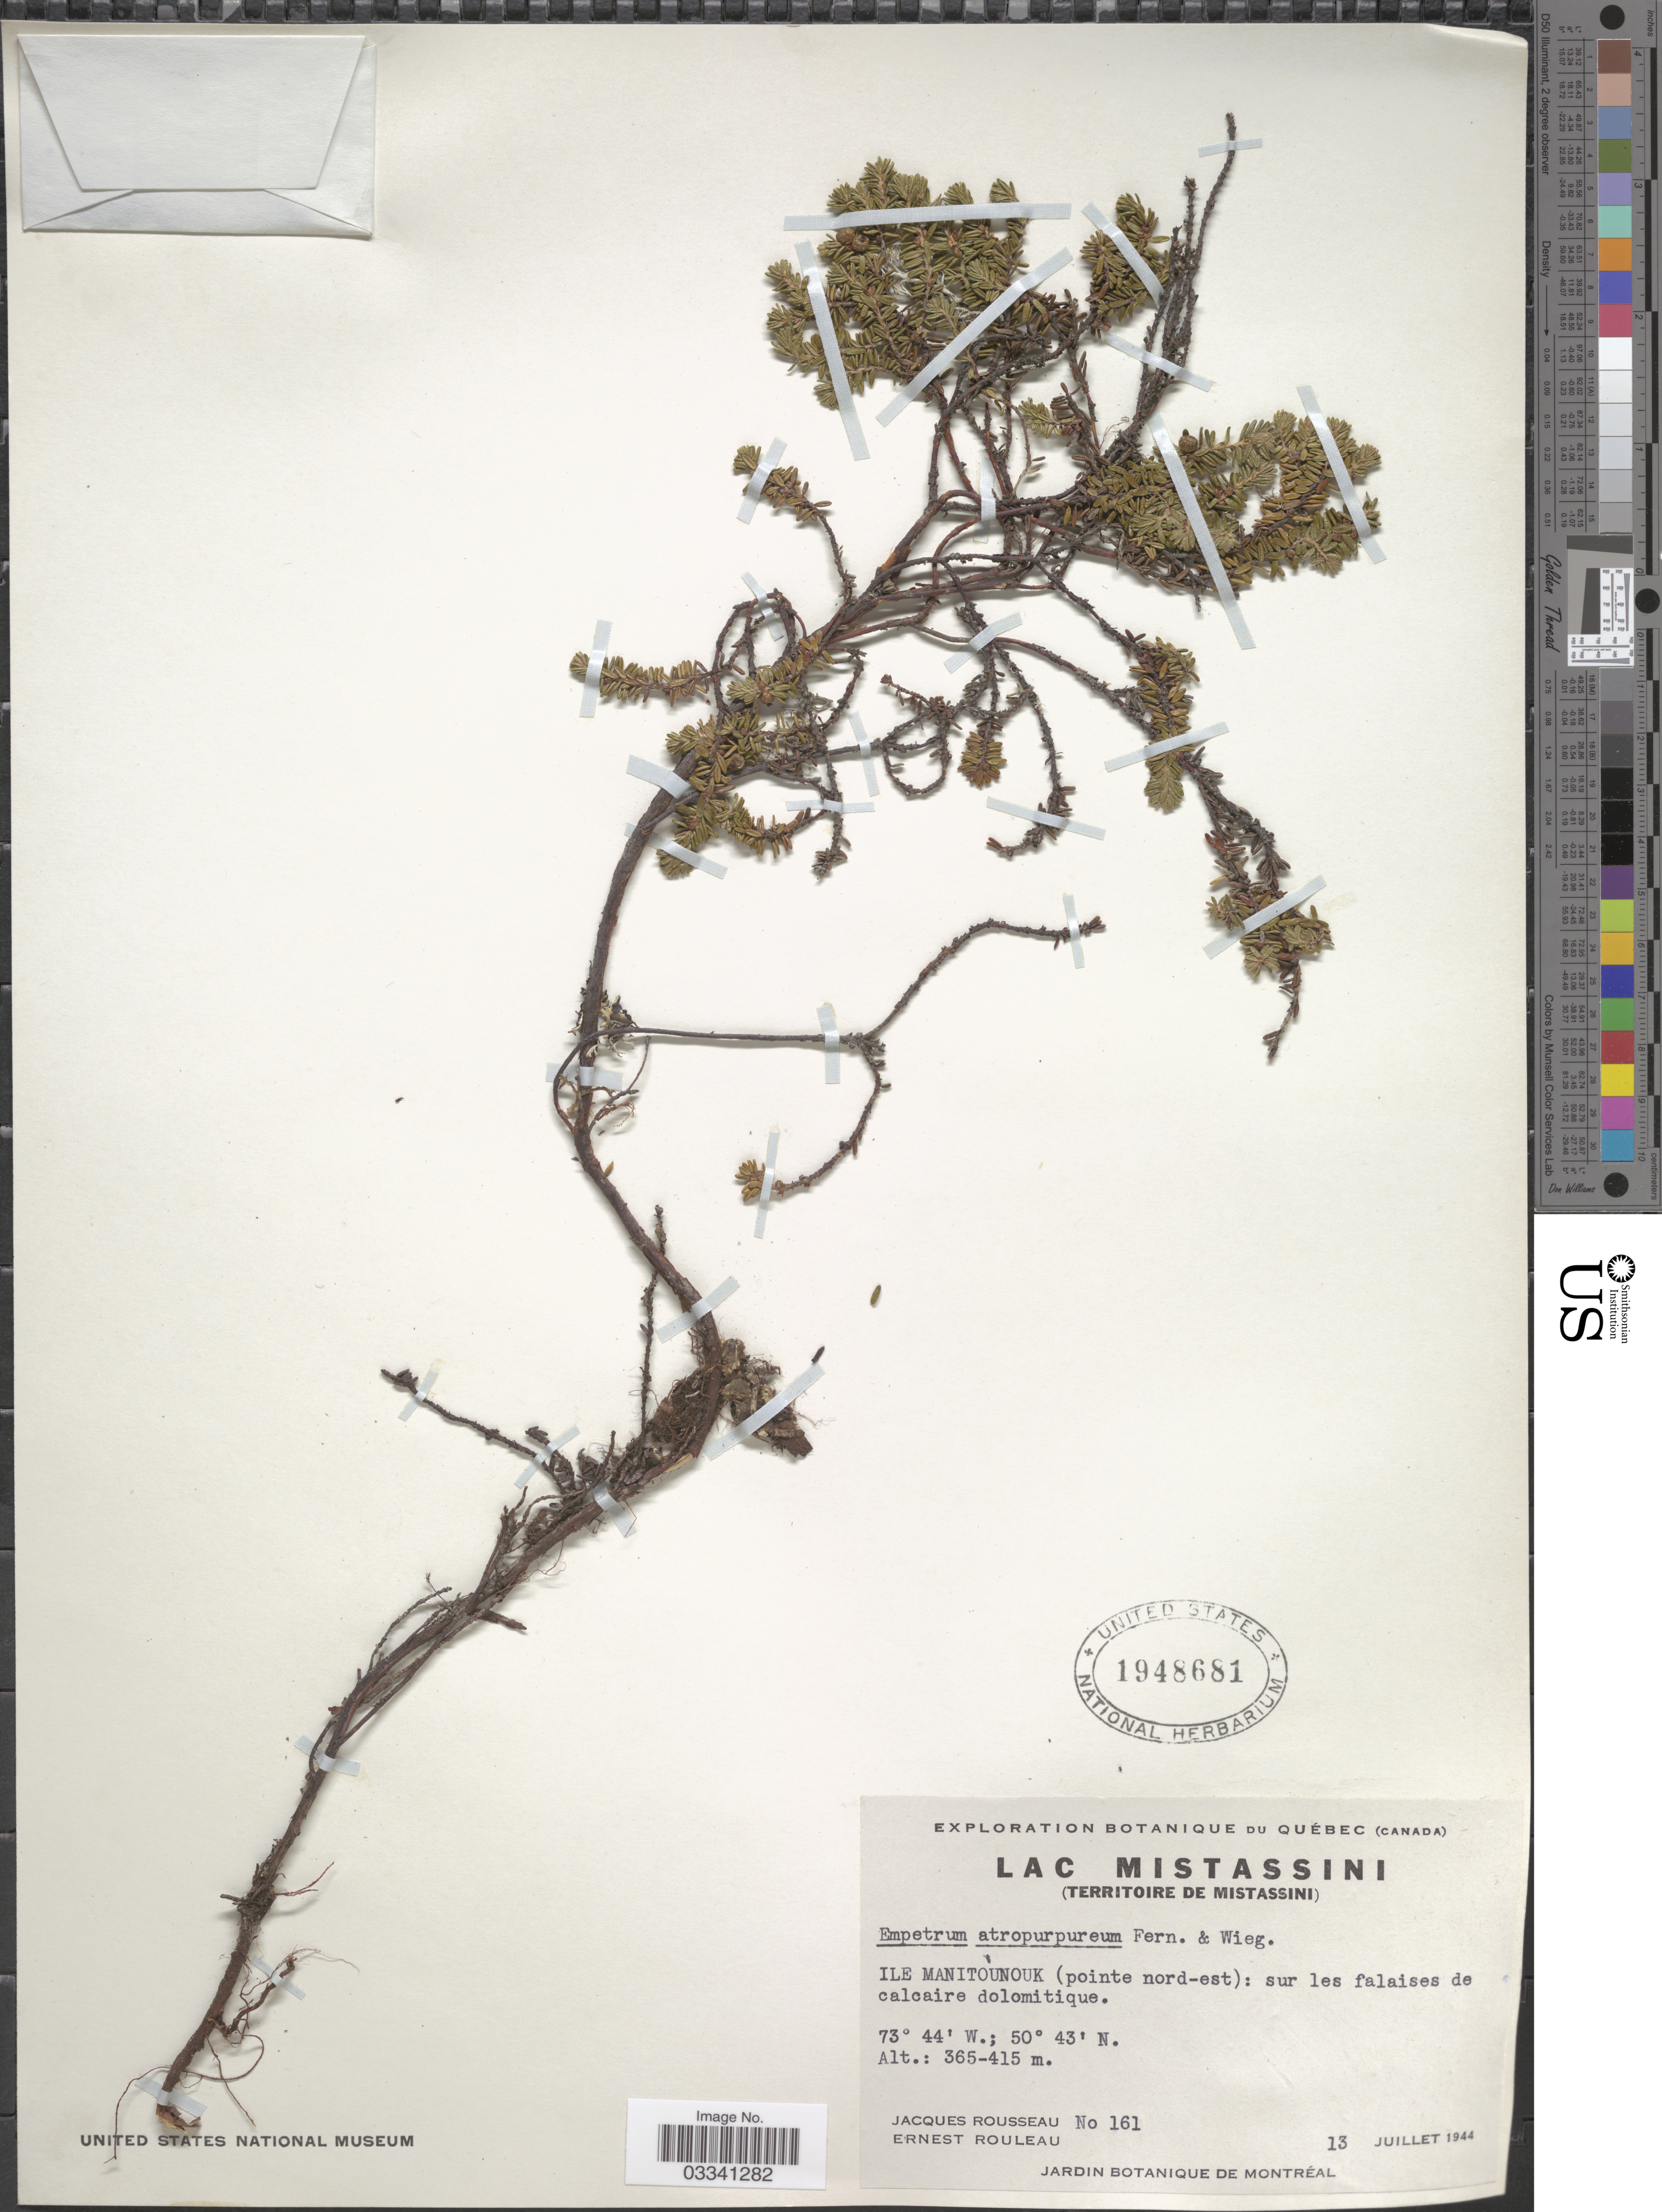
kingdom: Plantae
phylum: Tracheophyta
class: Magnoliopsida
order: Ericales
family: Ericaceae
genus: Empetrum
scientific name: Empetrum atropurpureum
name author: Fernald & Wiegand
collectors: J. Rousseau & J. Rouleau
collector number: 161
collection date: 1944-07-13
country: Canada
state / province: Quebec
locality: Lac Mistassini (Territoire de Mistassini). Ile Manitounouk (pointe nord-est): sur les falaises de calcaire dolomitique.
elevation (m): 365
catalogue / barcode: US 1948681